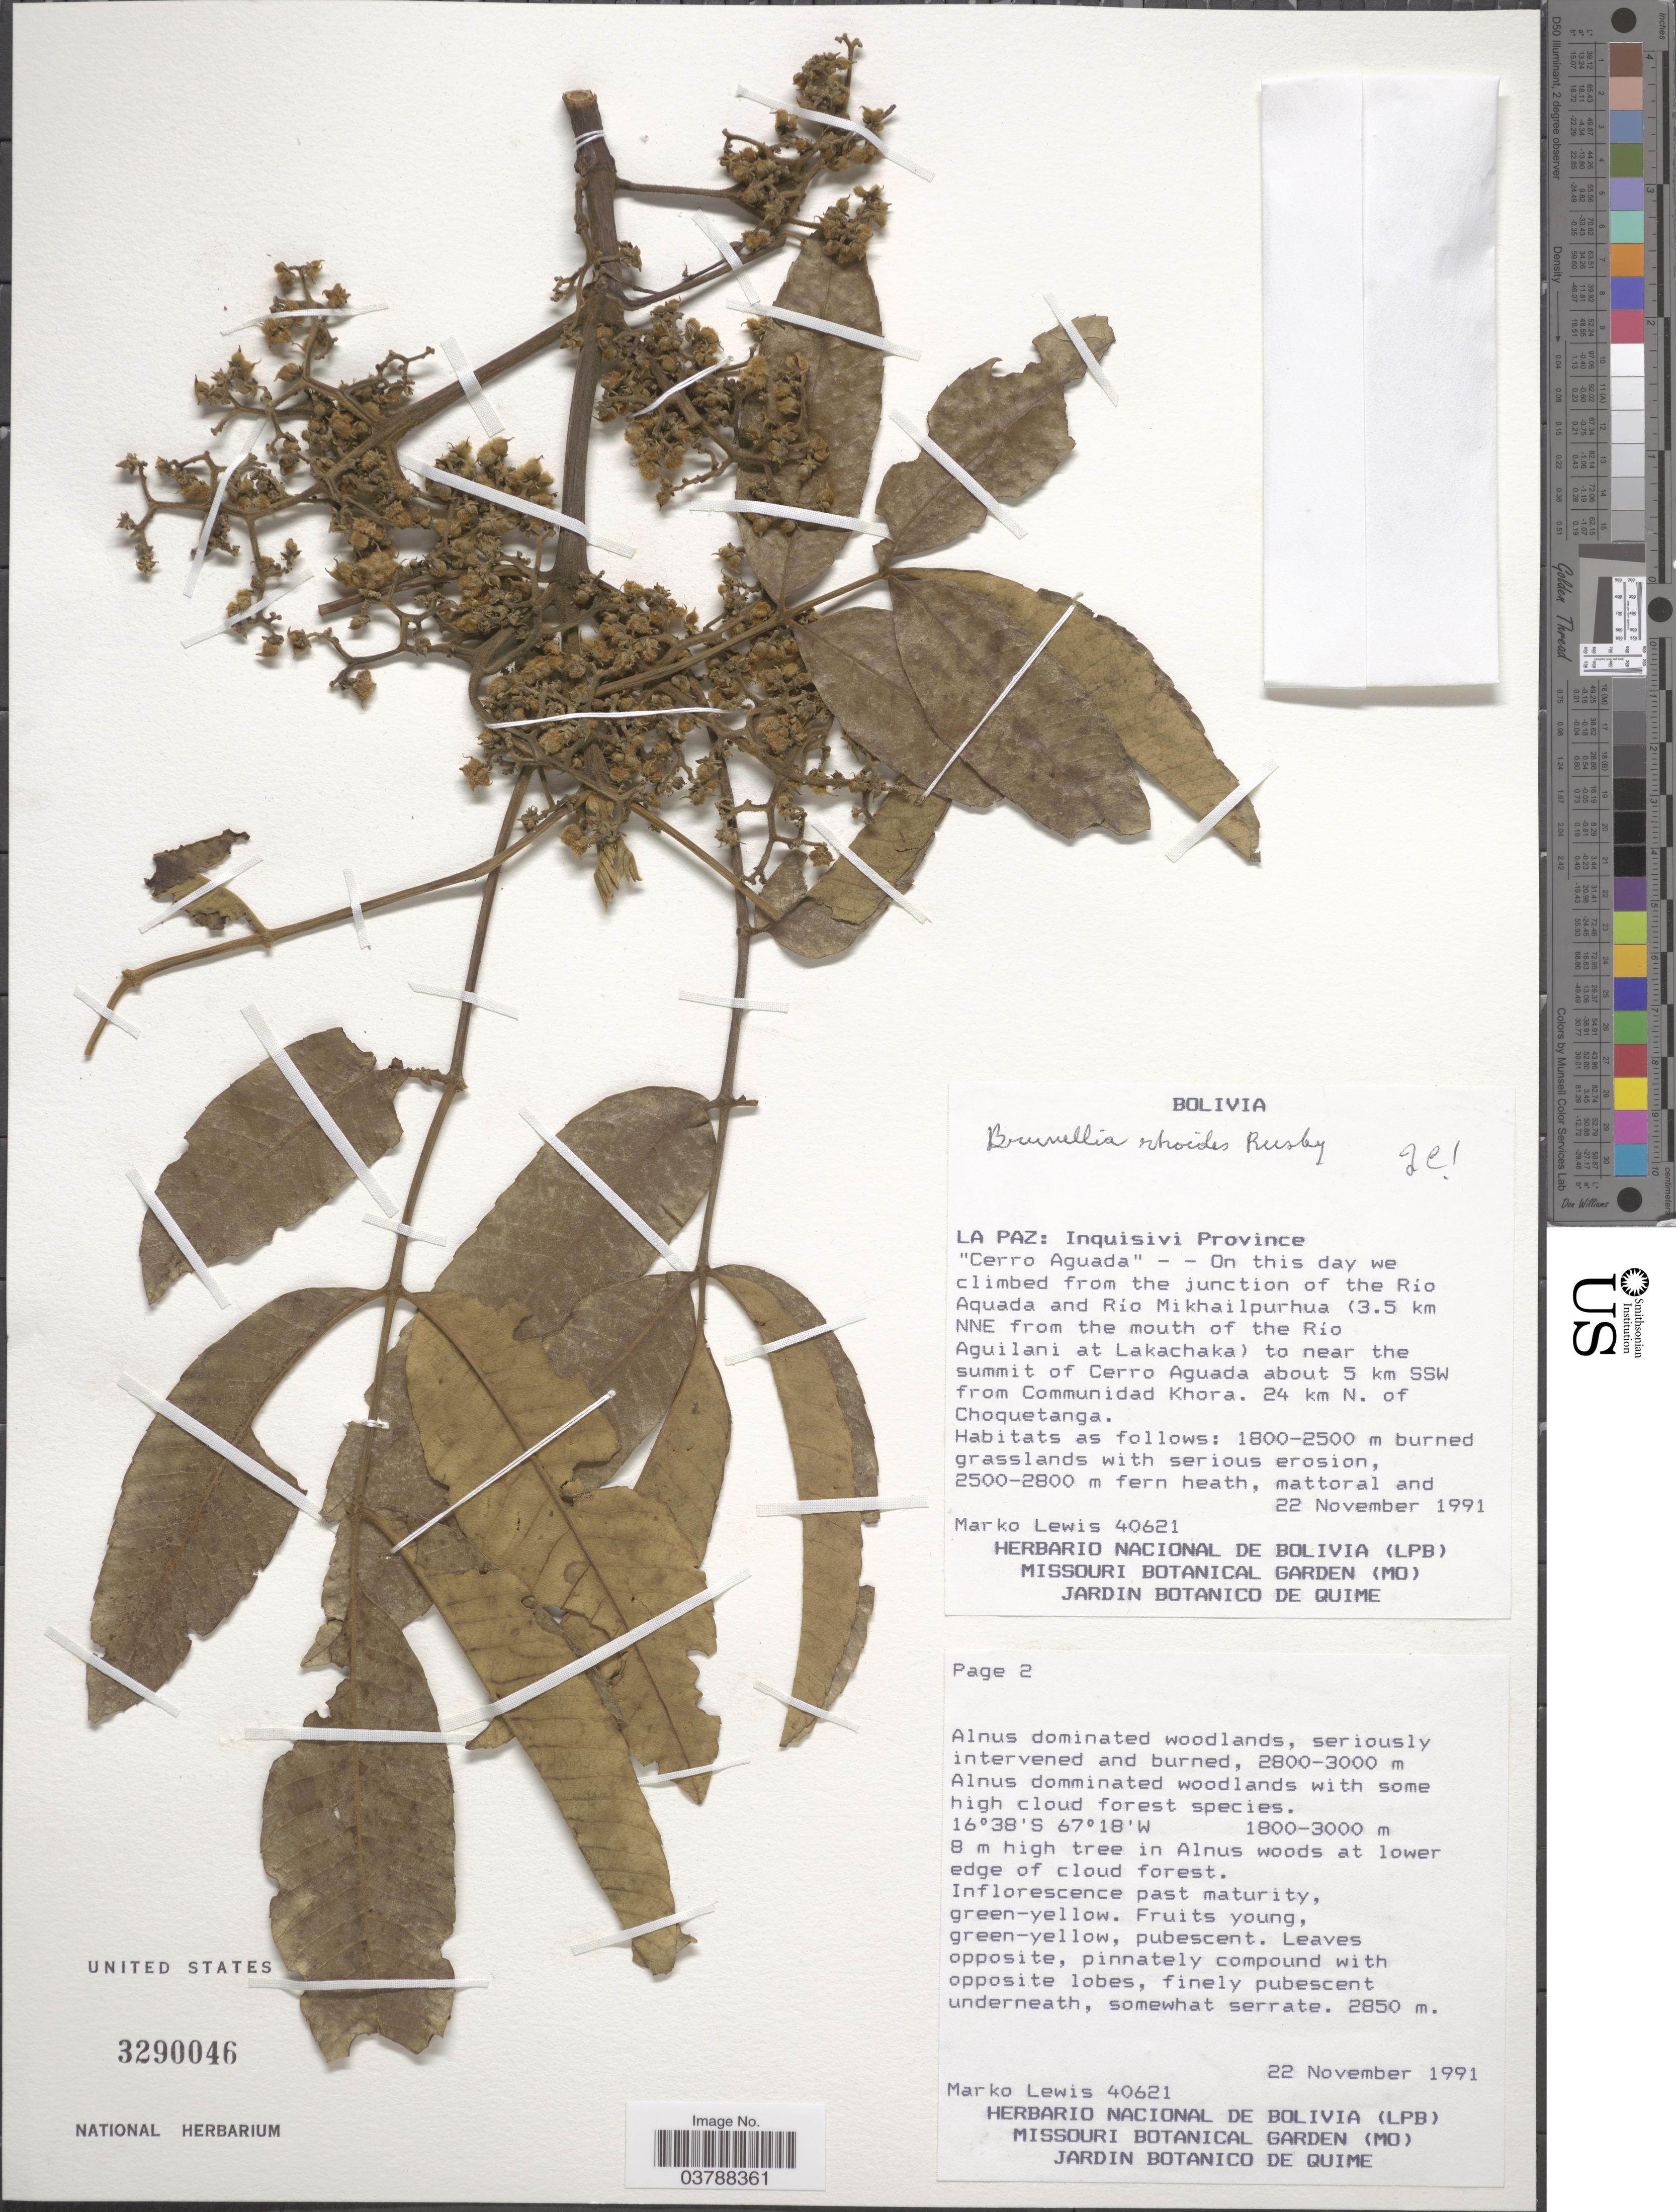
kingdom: Plantae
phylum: Tracheophyta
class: Magnoliopsida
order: Oxalidales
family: Brunelliaceae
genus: Brunellia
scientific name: Brunellia rhoides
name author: Rusby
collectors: M. A. Lewis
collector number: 40621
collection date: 1991-11-22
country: Bolivia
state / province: La Paz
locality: Inquisivi Province. "Cerro Aguada" - - The Rio Aquada* and Rio Mikhailpurhua (3.5 km NNE from the mouth of the Rio Aguilani at Lakachaka) to near the summit of Cerro Aguada about 5 km SSW from Communidad Khora. 24 km N. of Choquetanga.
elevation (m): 1800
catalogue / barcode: US 3290046